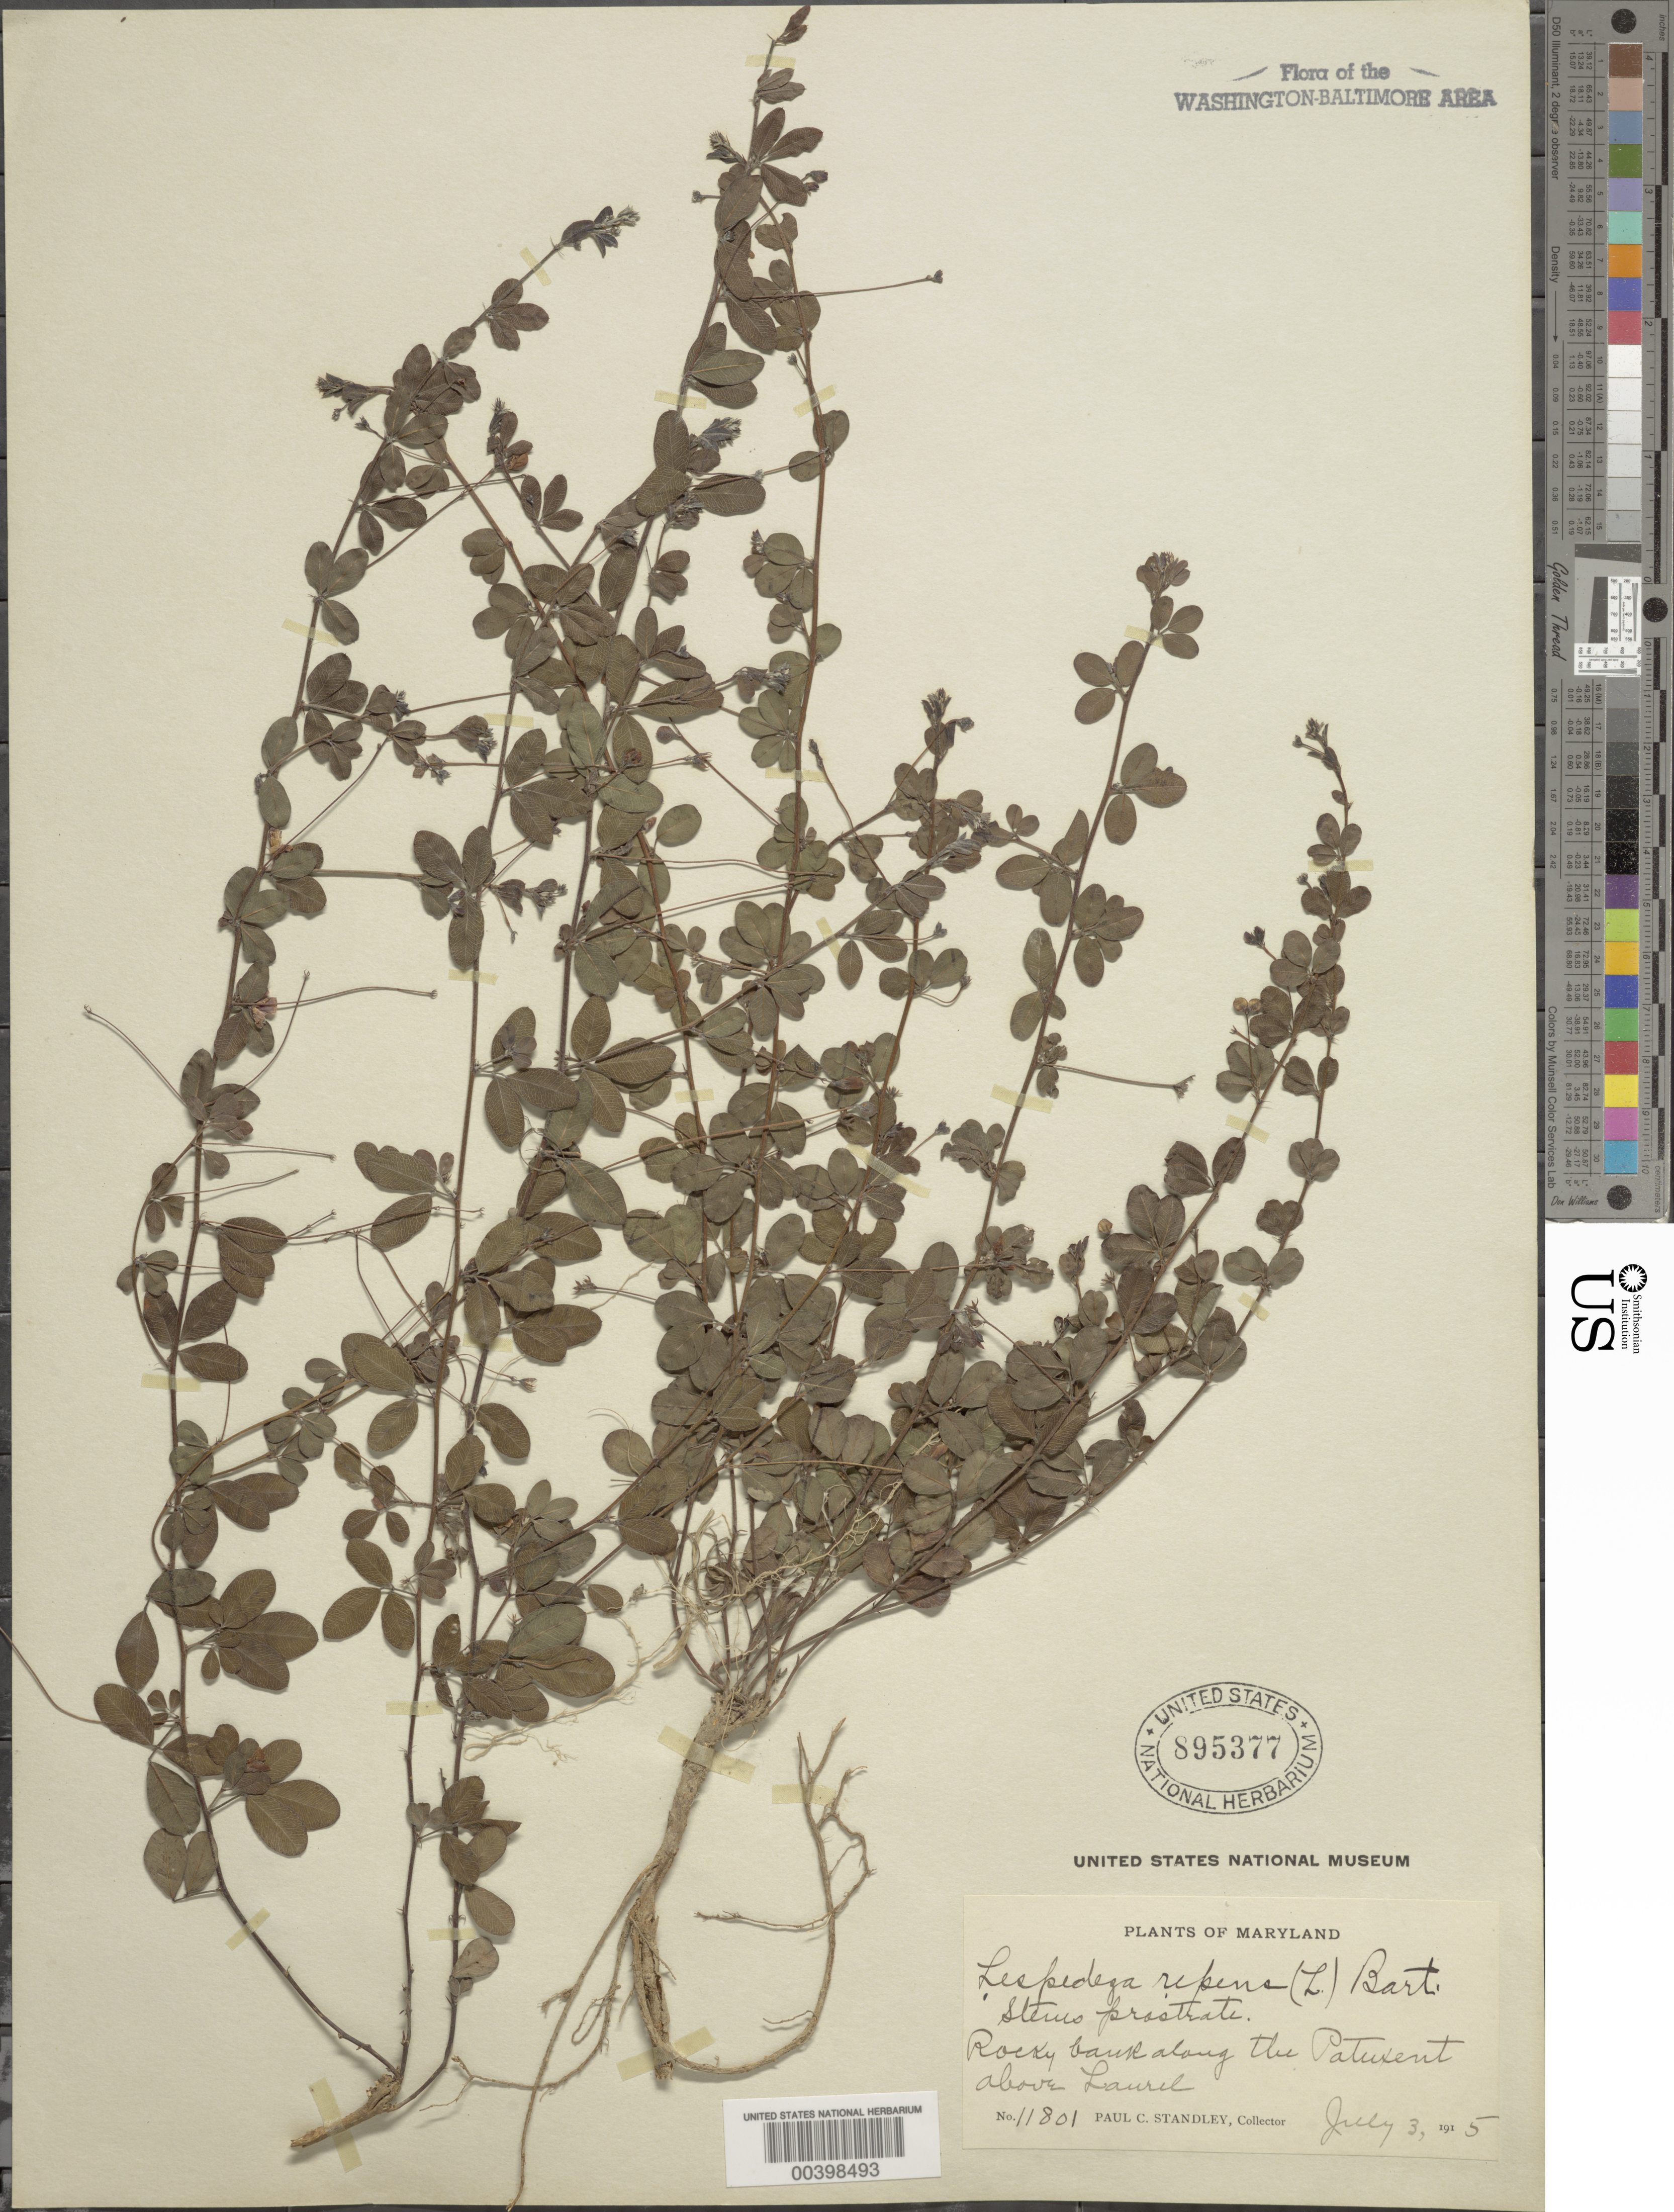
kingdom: Plantae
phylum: Tracheophyta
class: Magnoliopsida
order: Fabales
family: Fabaceae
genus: Lespedeza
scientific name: Lespedeza repens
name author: (L.) W.P.C. Barton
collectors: P. C. Standley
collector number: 11801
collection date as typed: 03 Jul 1915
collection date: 1915-07-03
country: United States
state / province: Maryland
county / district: Prince George's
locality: Patuxent River, above Laurel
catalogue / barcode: US 895377